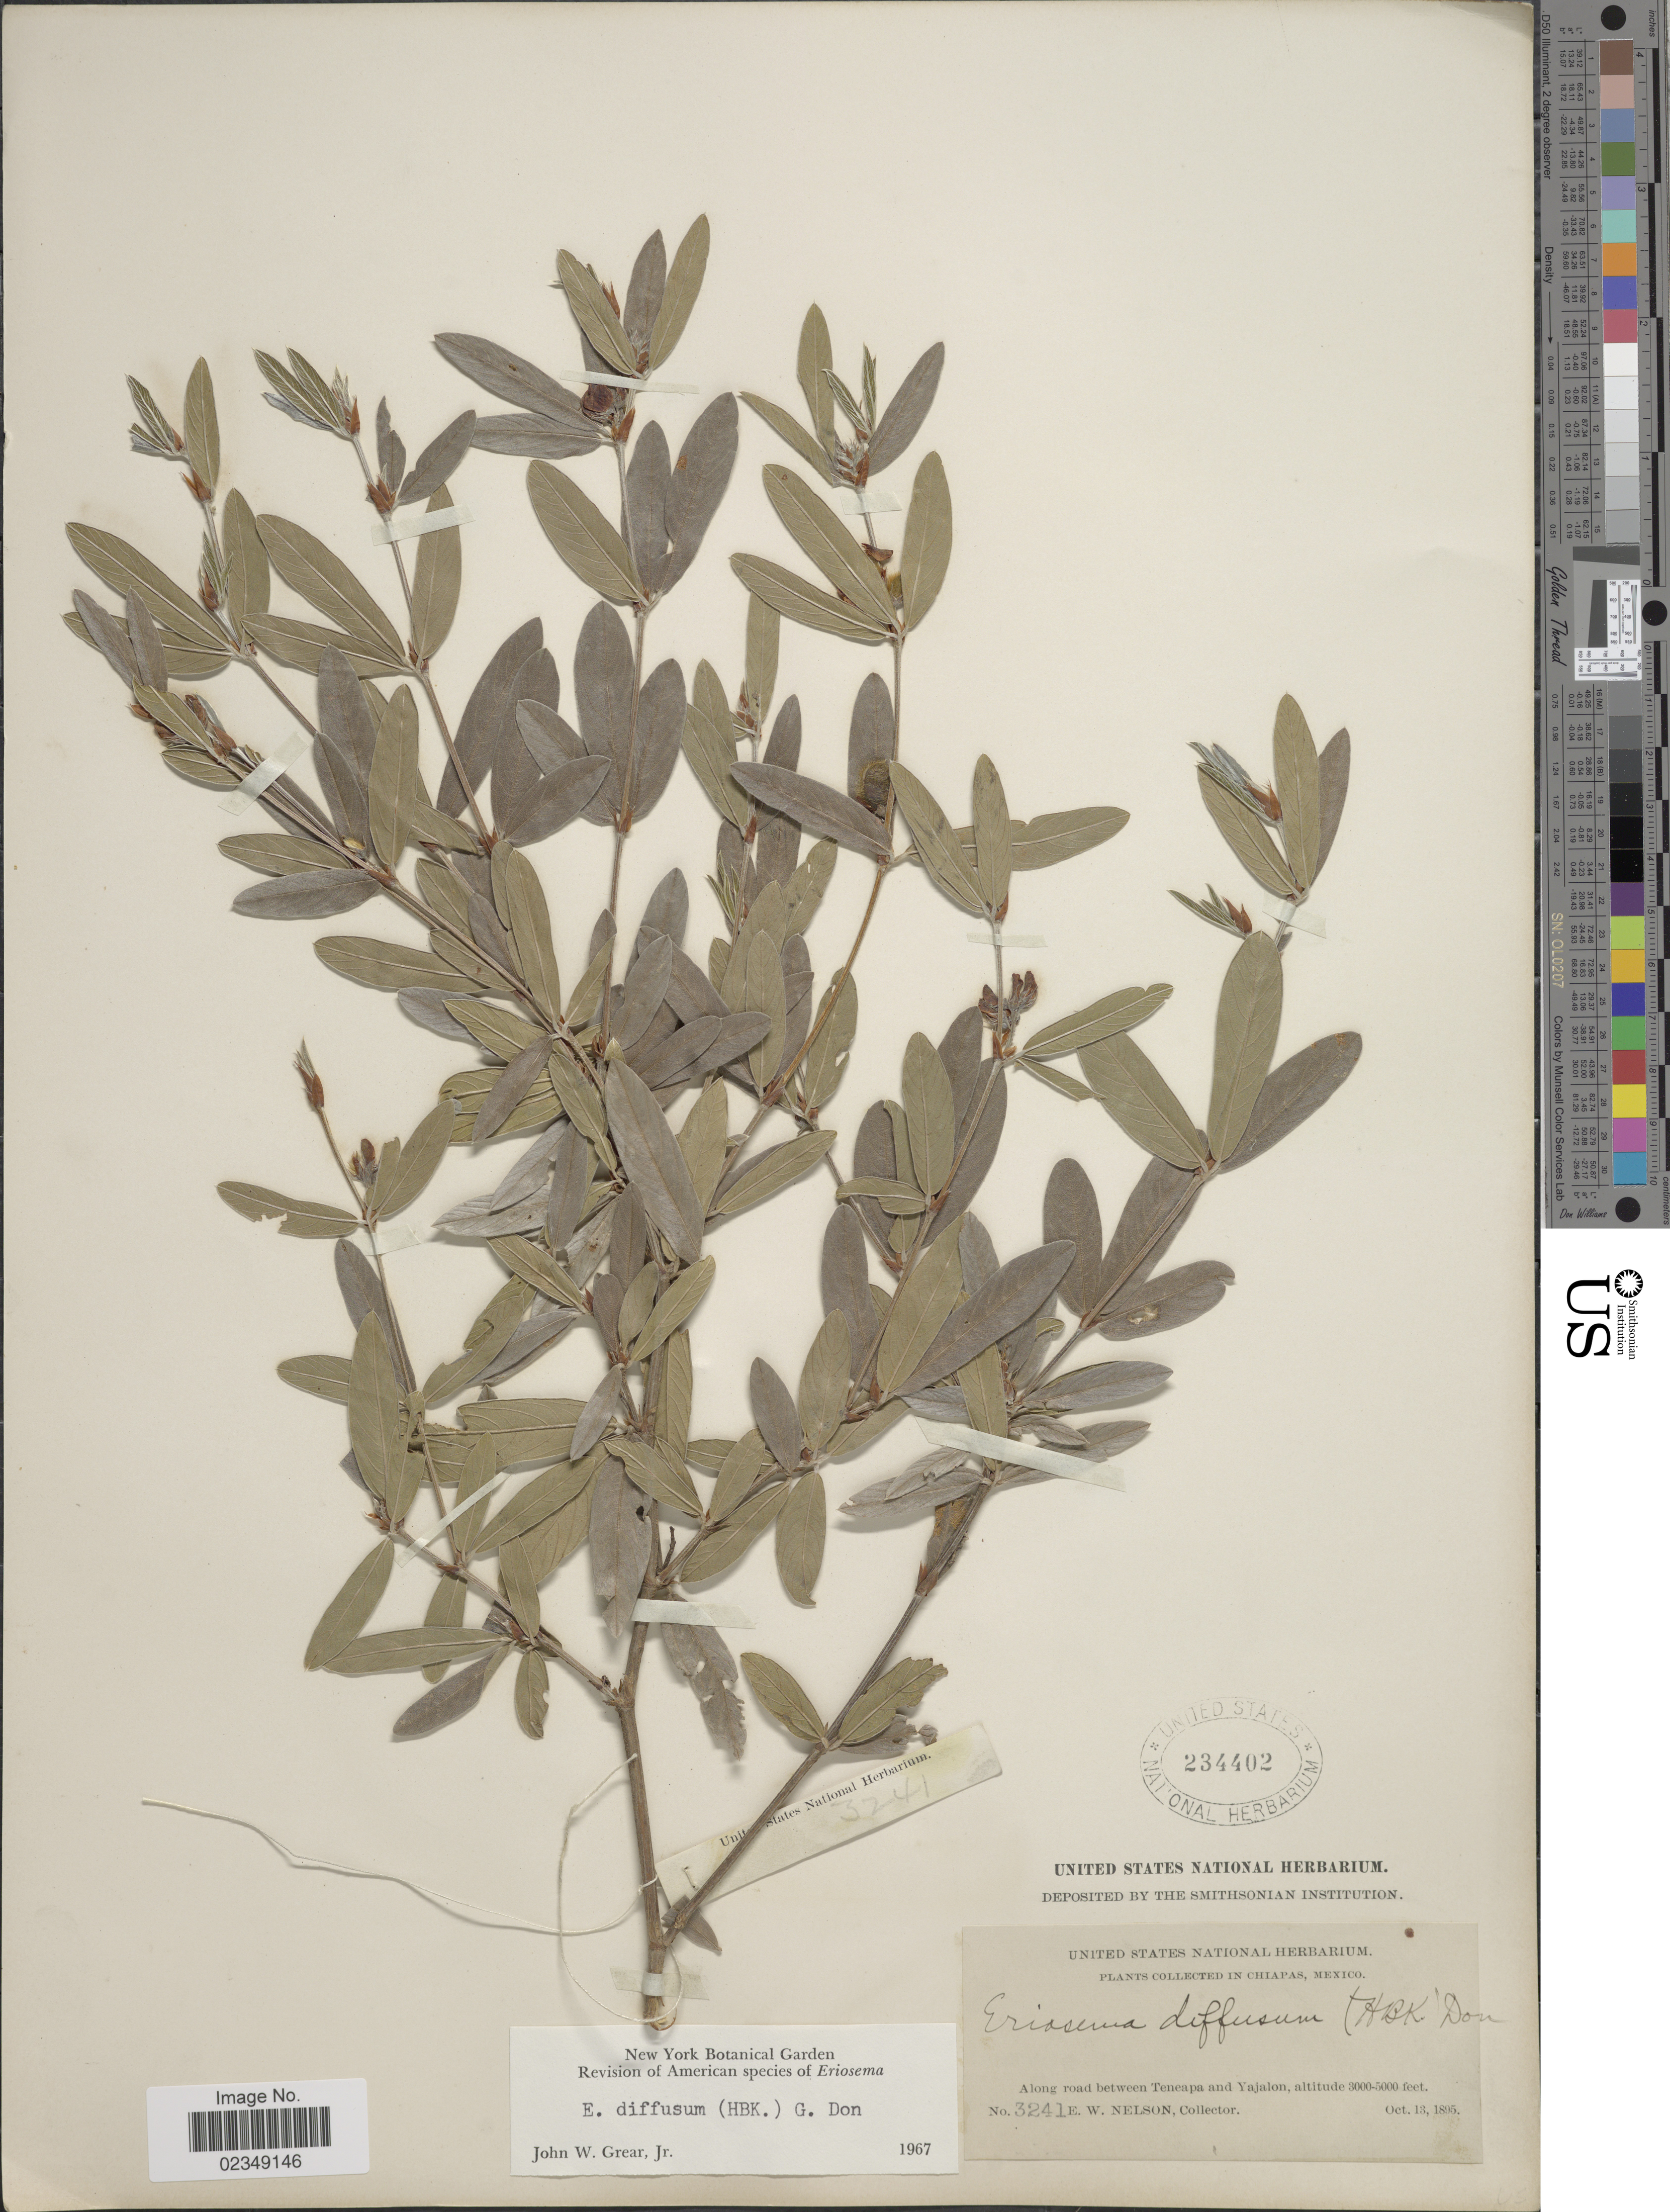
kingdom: Plantae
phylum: Tracheophyta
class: Magnoliopsida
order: Fabales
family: Fabaceae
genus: Eriosema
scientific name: Eriosema diffusum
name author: (Kunth) G. Don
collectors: E. W. Nelson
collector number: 3241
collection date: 1895-10-13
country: Mexico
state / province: Chiapas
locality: Along road between Teneapa and Yajalon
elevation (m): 914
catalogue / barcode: US 234402